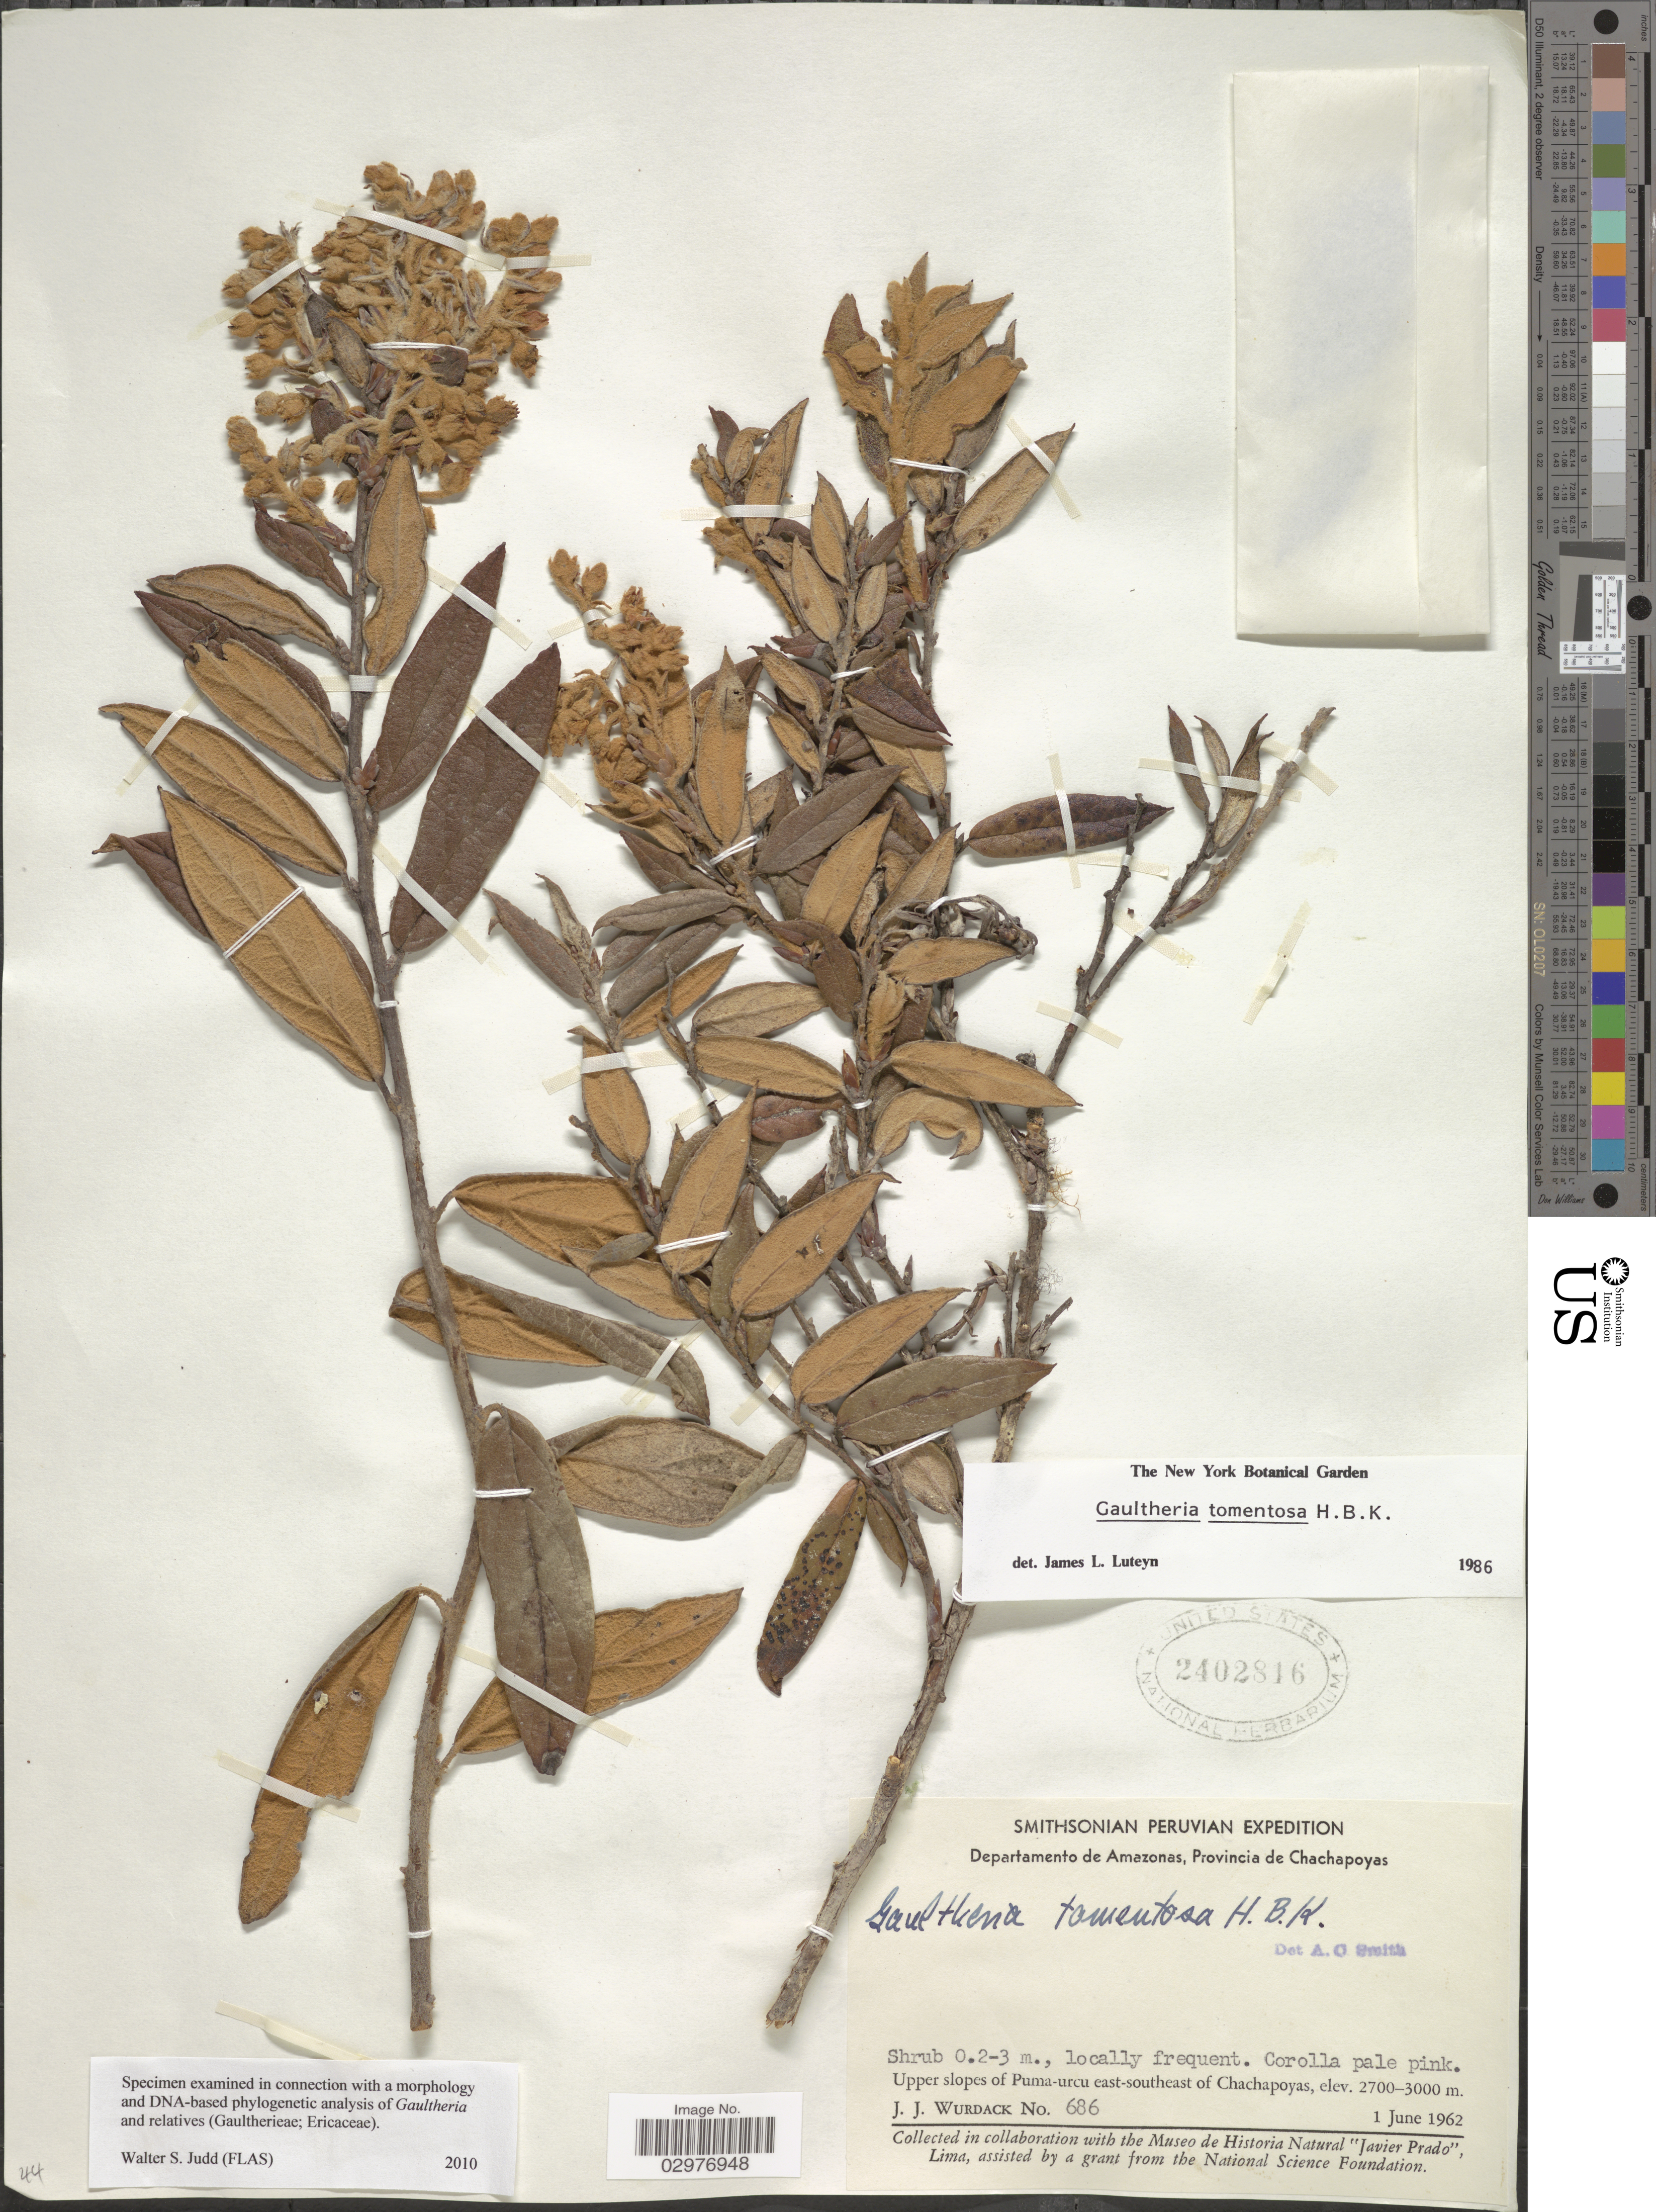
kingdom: Plantae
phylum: Tracheophyta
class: Magnoliopsida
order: Ericales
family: Ericaceae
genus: Gaultheria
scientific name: Gaultheria tomentosa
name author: Kunth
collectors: J. J. Wurdack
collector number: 686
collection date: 1962-06-01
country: Peru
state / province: Amazonas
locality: Departamento de Amazonas, Provincia de Chachapoyas. Upper slopes of Puma-urcu east-southeast of Chachapoyas.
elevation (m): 2700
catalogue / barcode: US 2402816